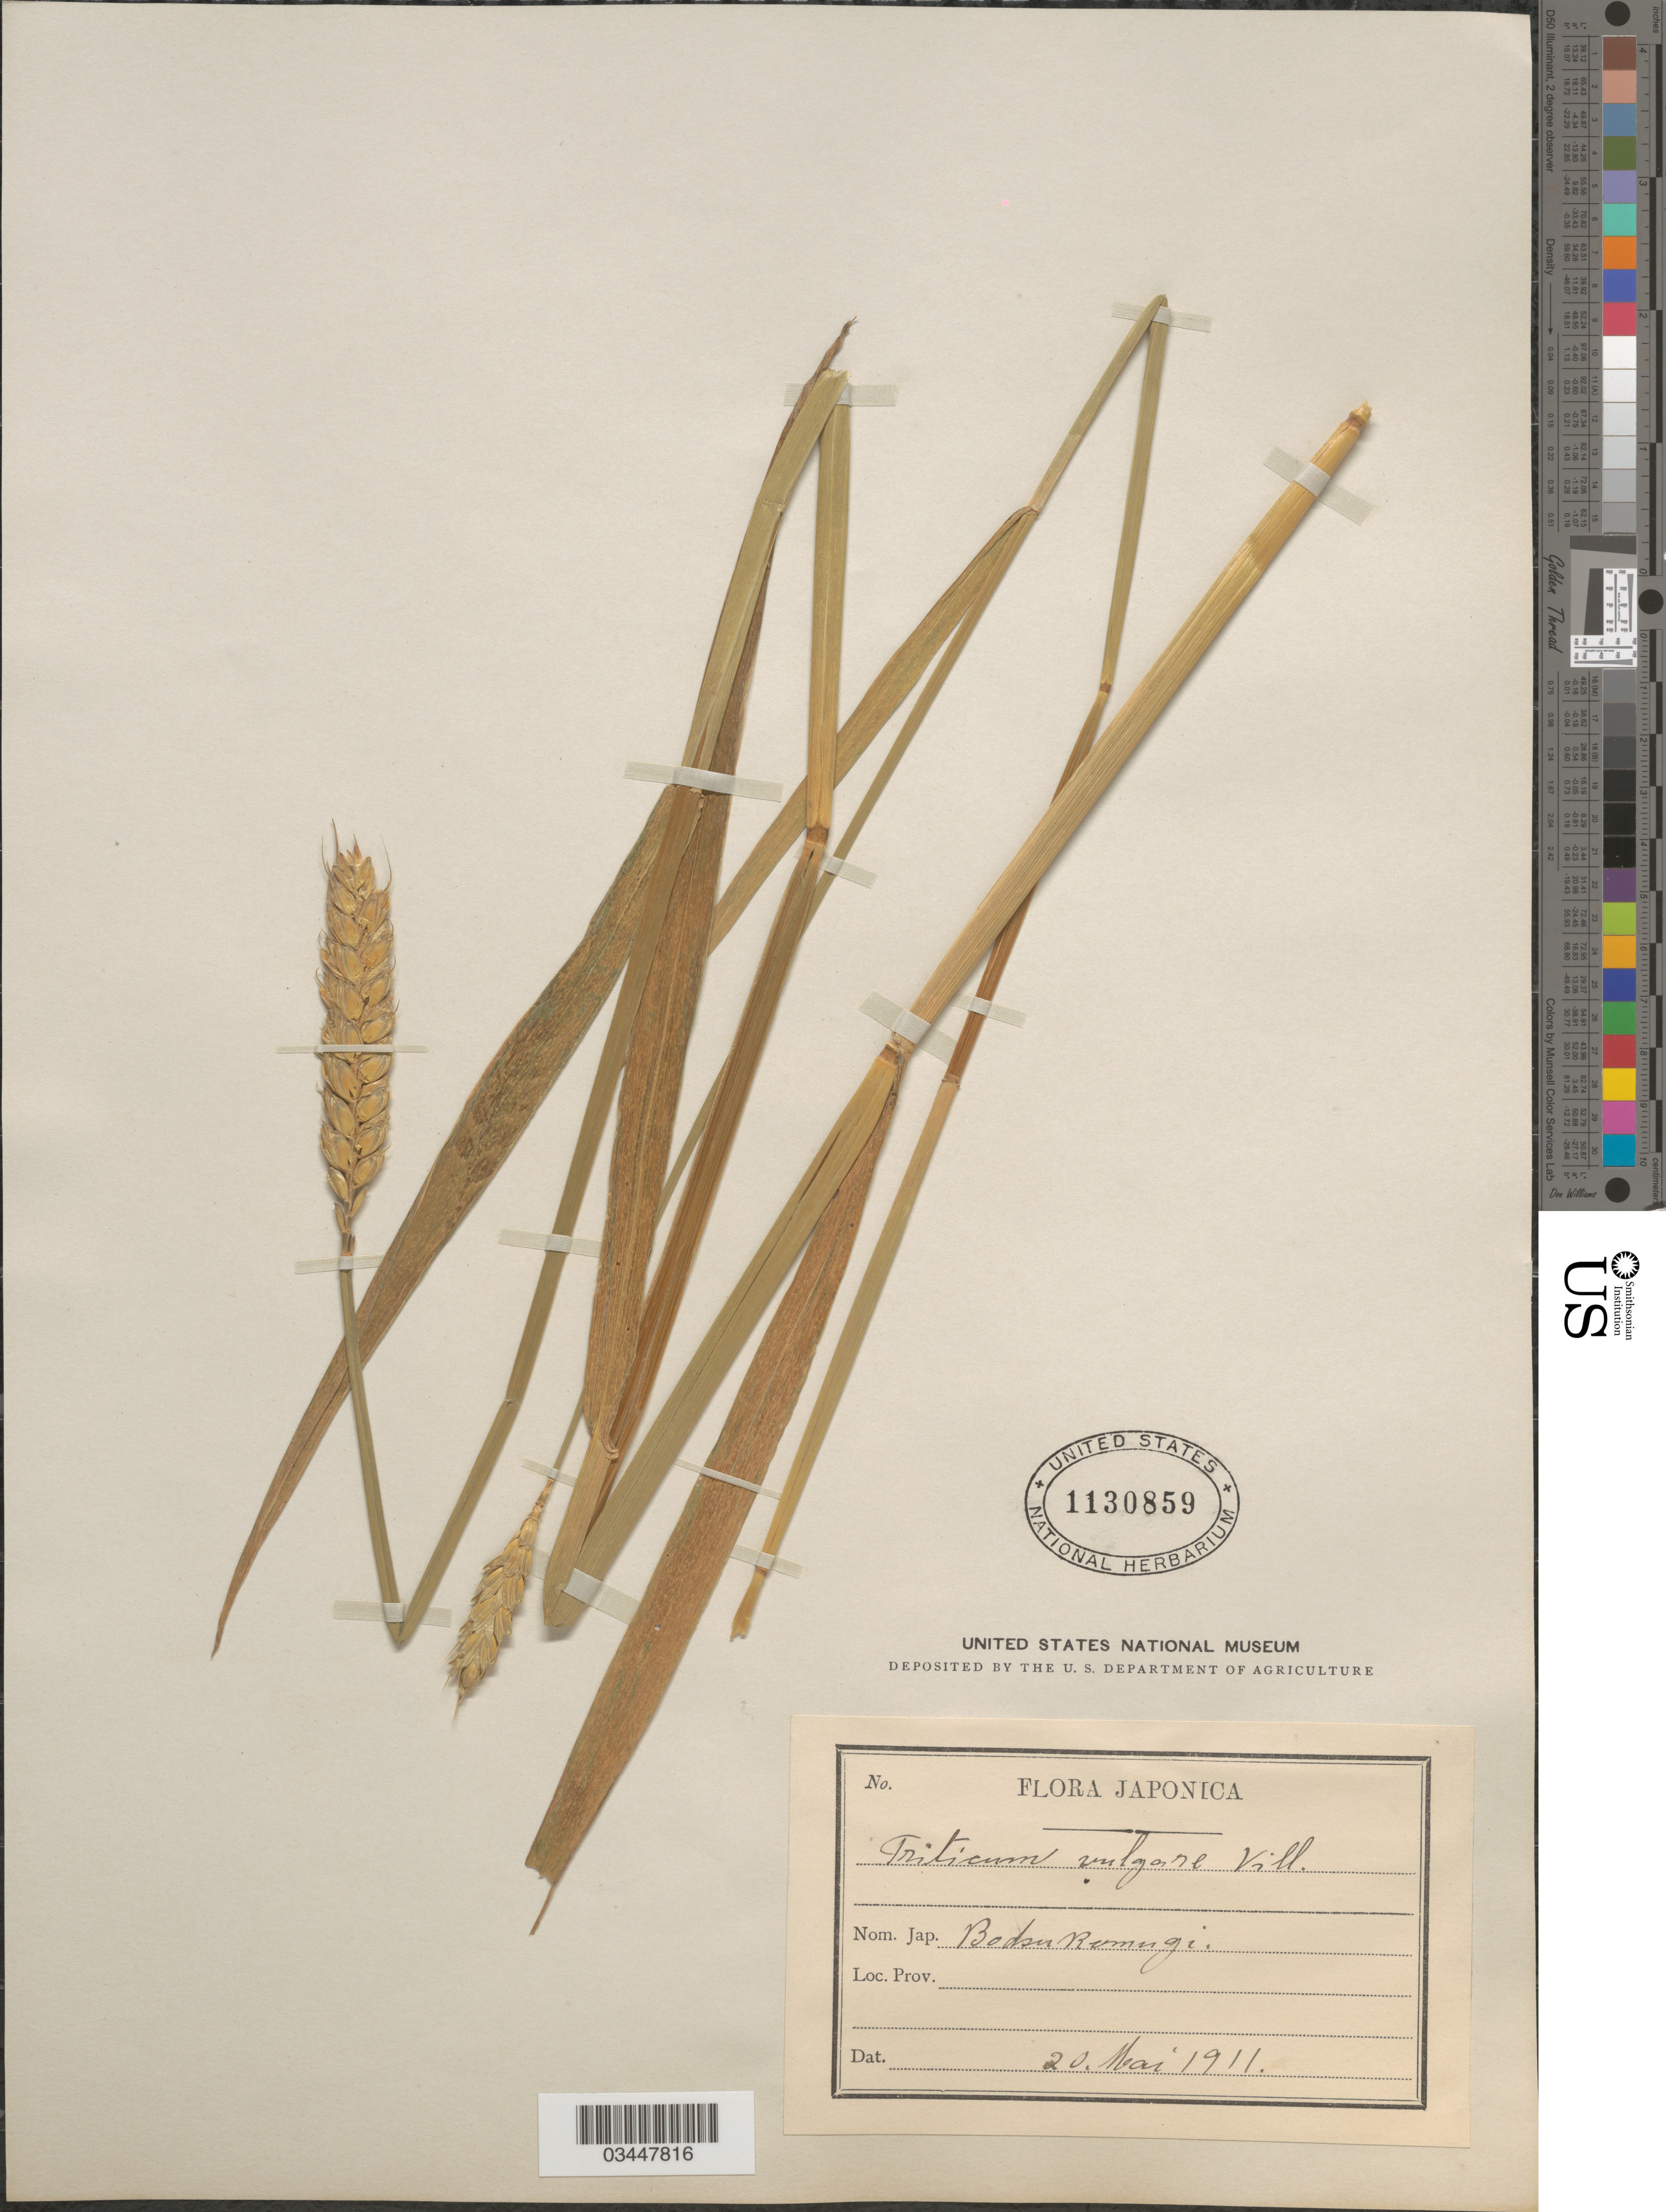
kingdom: Plantae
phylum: Tracheophyta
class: Liliopsida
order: Poales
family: Poaceae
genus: Triticum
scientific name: Triticum aestivum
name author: L.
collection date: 1911-05-20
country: Japan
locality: Japonica.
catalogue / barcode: US 1130859